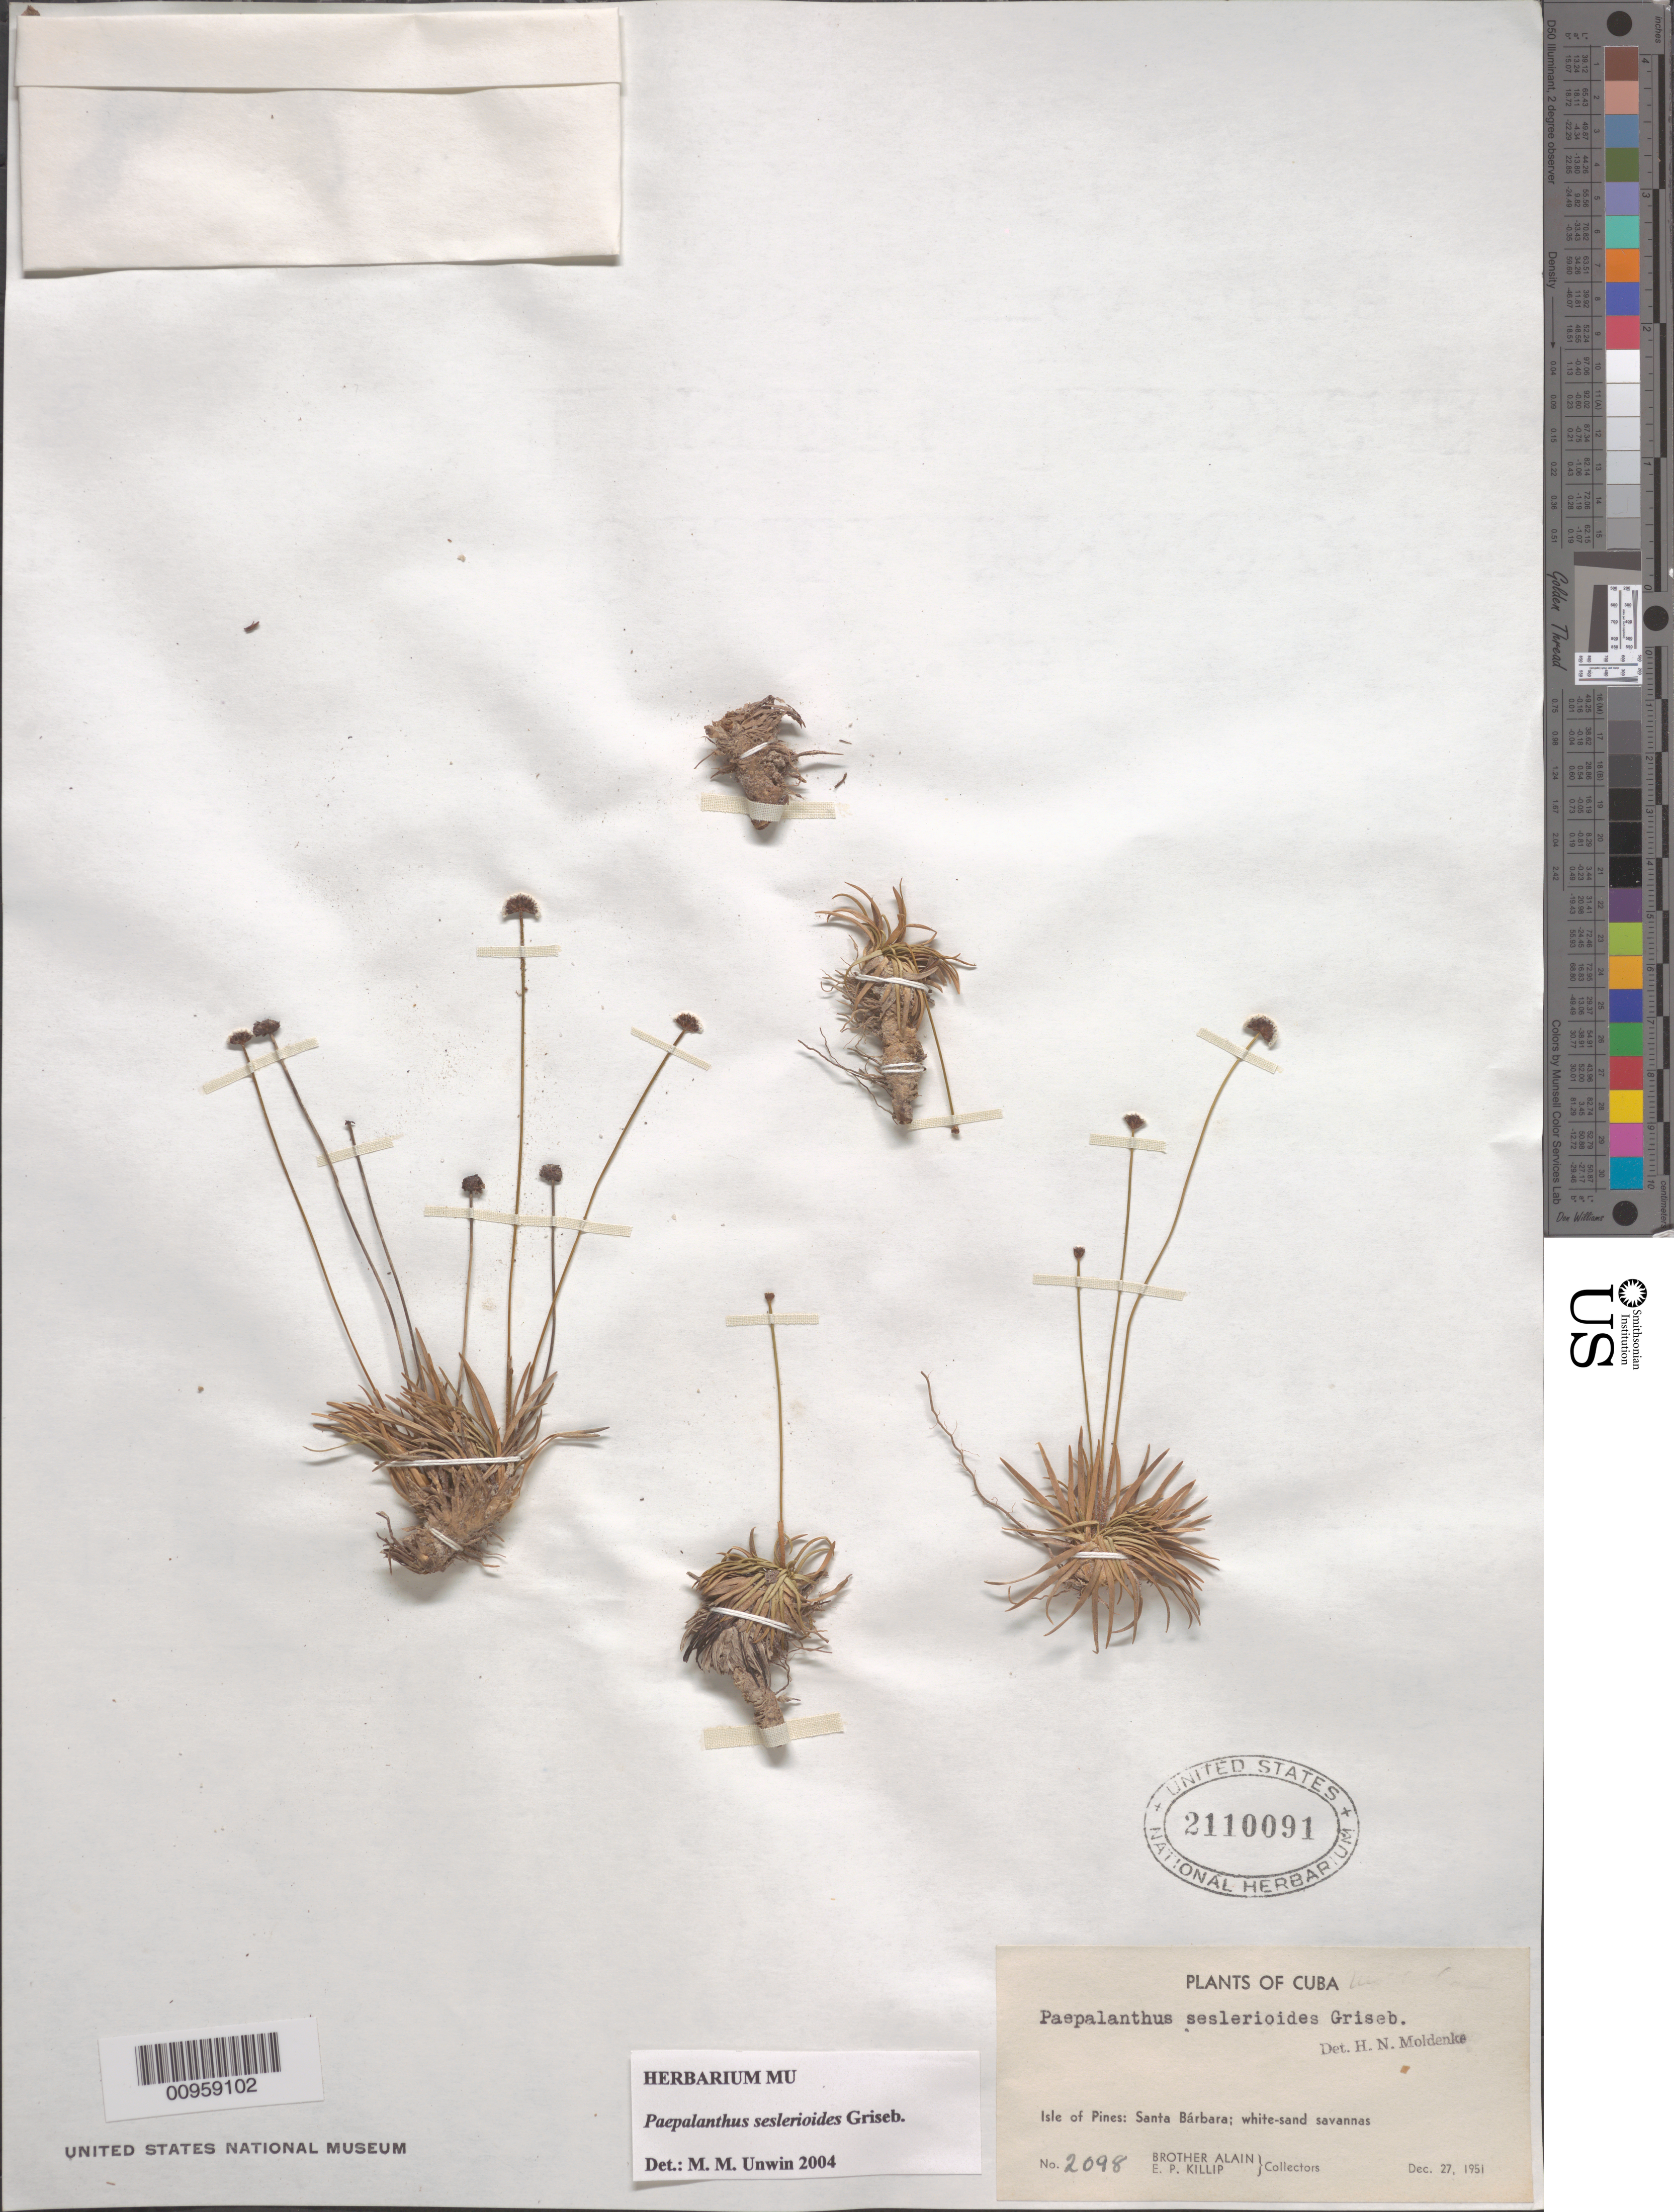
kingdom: Plantae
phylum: Tracheophyta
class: Liliopsida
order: Poales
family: Eriocaulaceae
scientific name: Giuliettia seslerioides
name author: (Griseb.) Andrino & Sano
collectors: A. H. Liogier & E. P. Killip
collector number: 2098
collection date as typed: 27 Dec 1951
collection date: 1951-12-27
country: Cuba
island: Isla de la Juventud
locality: Isle of Pines, Santa Bárbara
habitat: White-sand savannas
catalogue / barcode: US 2110091